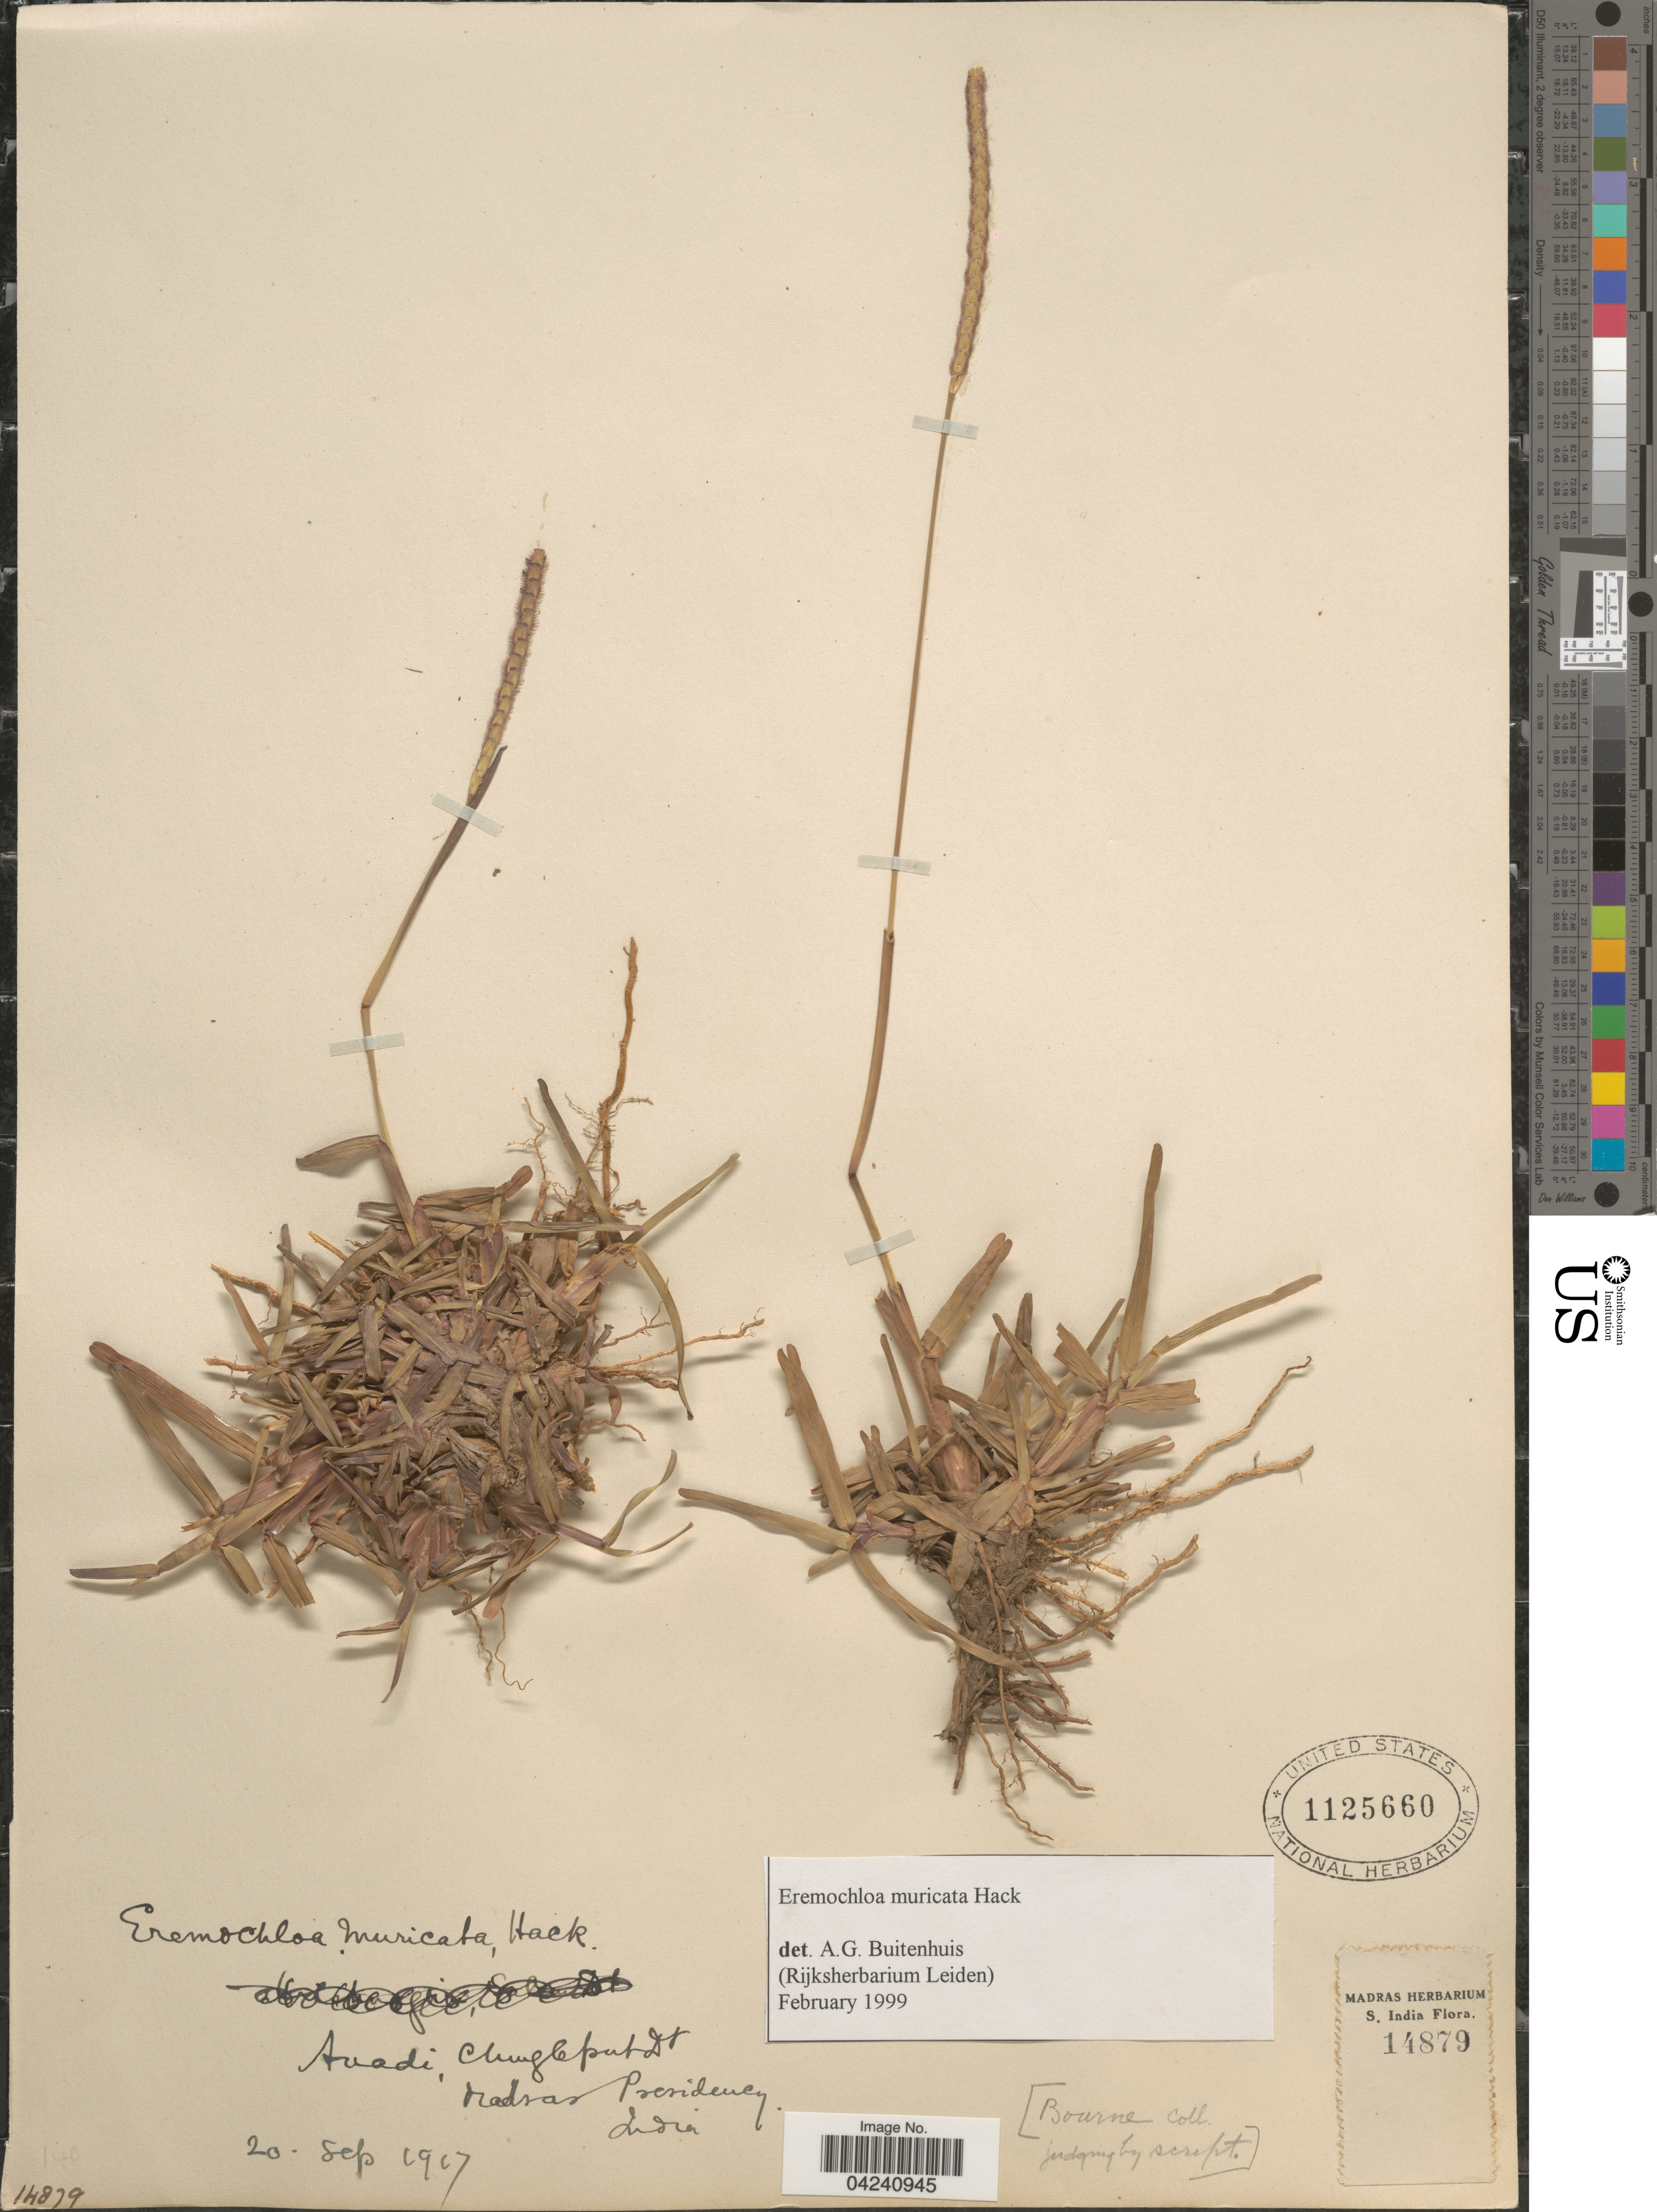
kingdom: Plantae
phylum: Tracheophyta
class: Liliopsida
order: Poales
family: Poaceae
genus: Eremochloa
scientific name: Eremochloa muricata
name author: (Retz.) Hack.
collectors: -- Bourne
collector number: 14879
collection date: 1917-09-20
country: India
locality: Avadi, Chingleput Dt. Madras Presidency.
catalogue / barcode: US 1125660